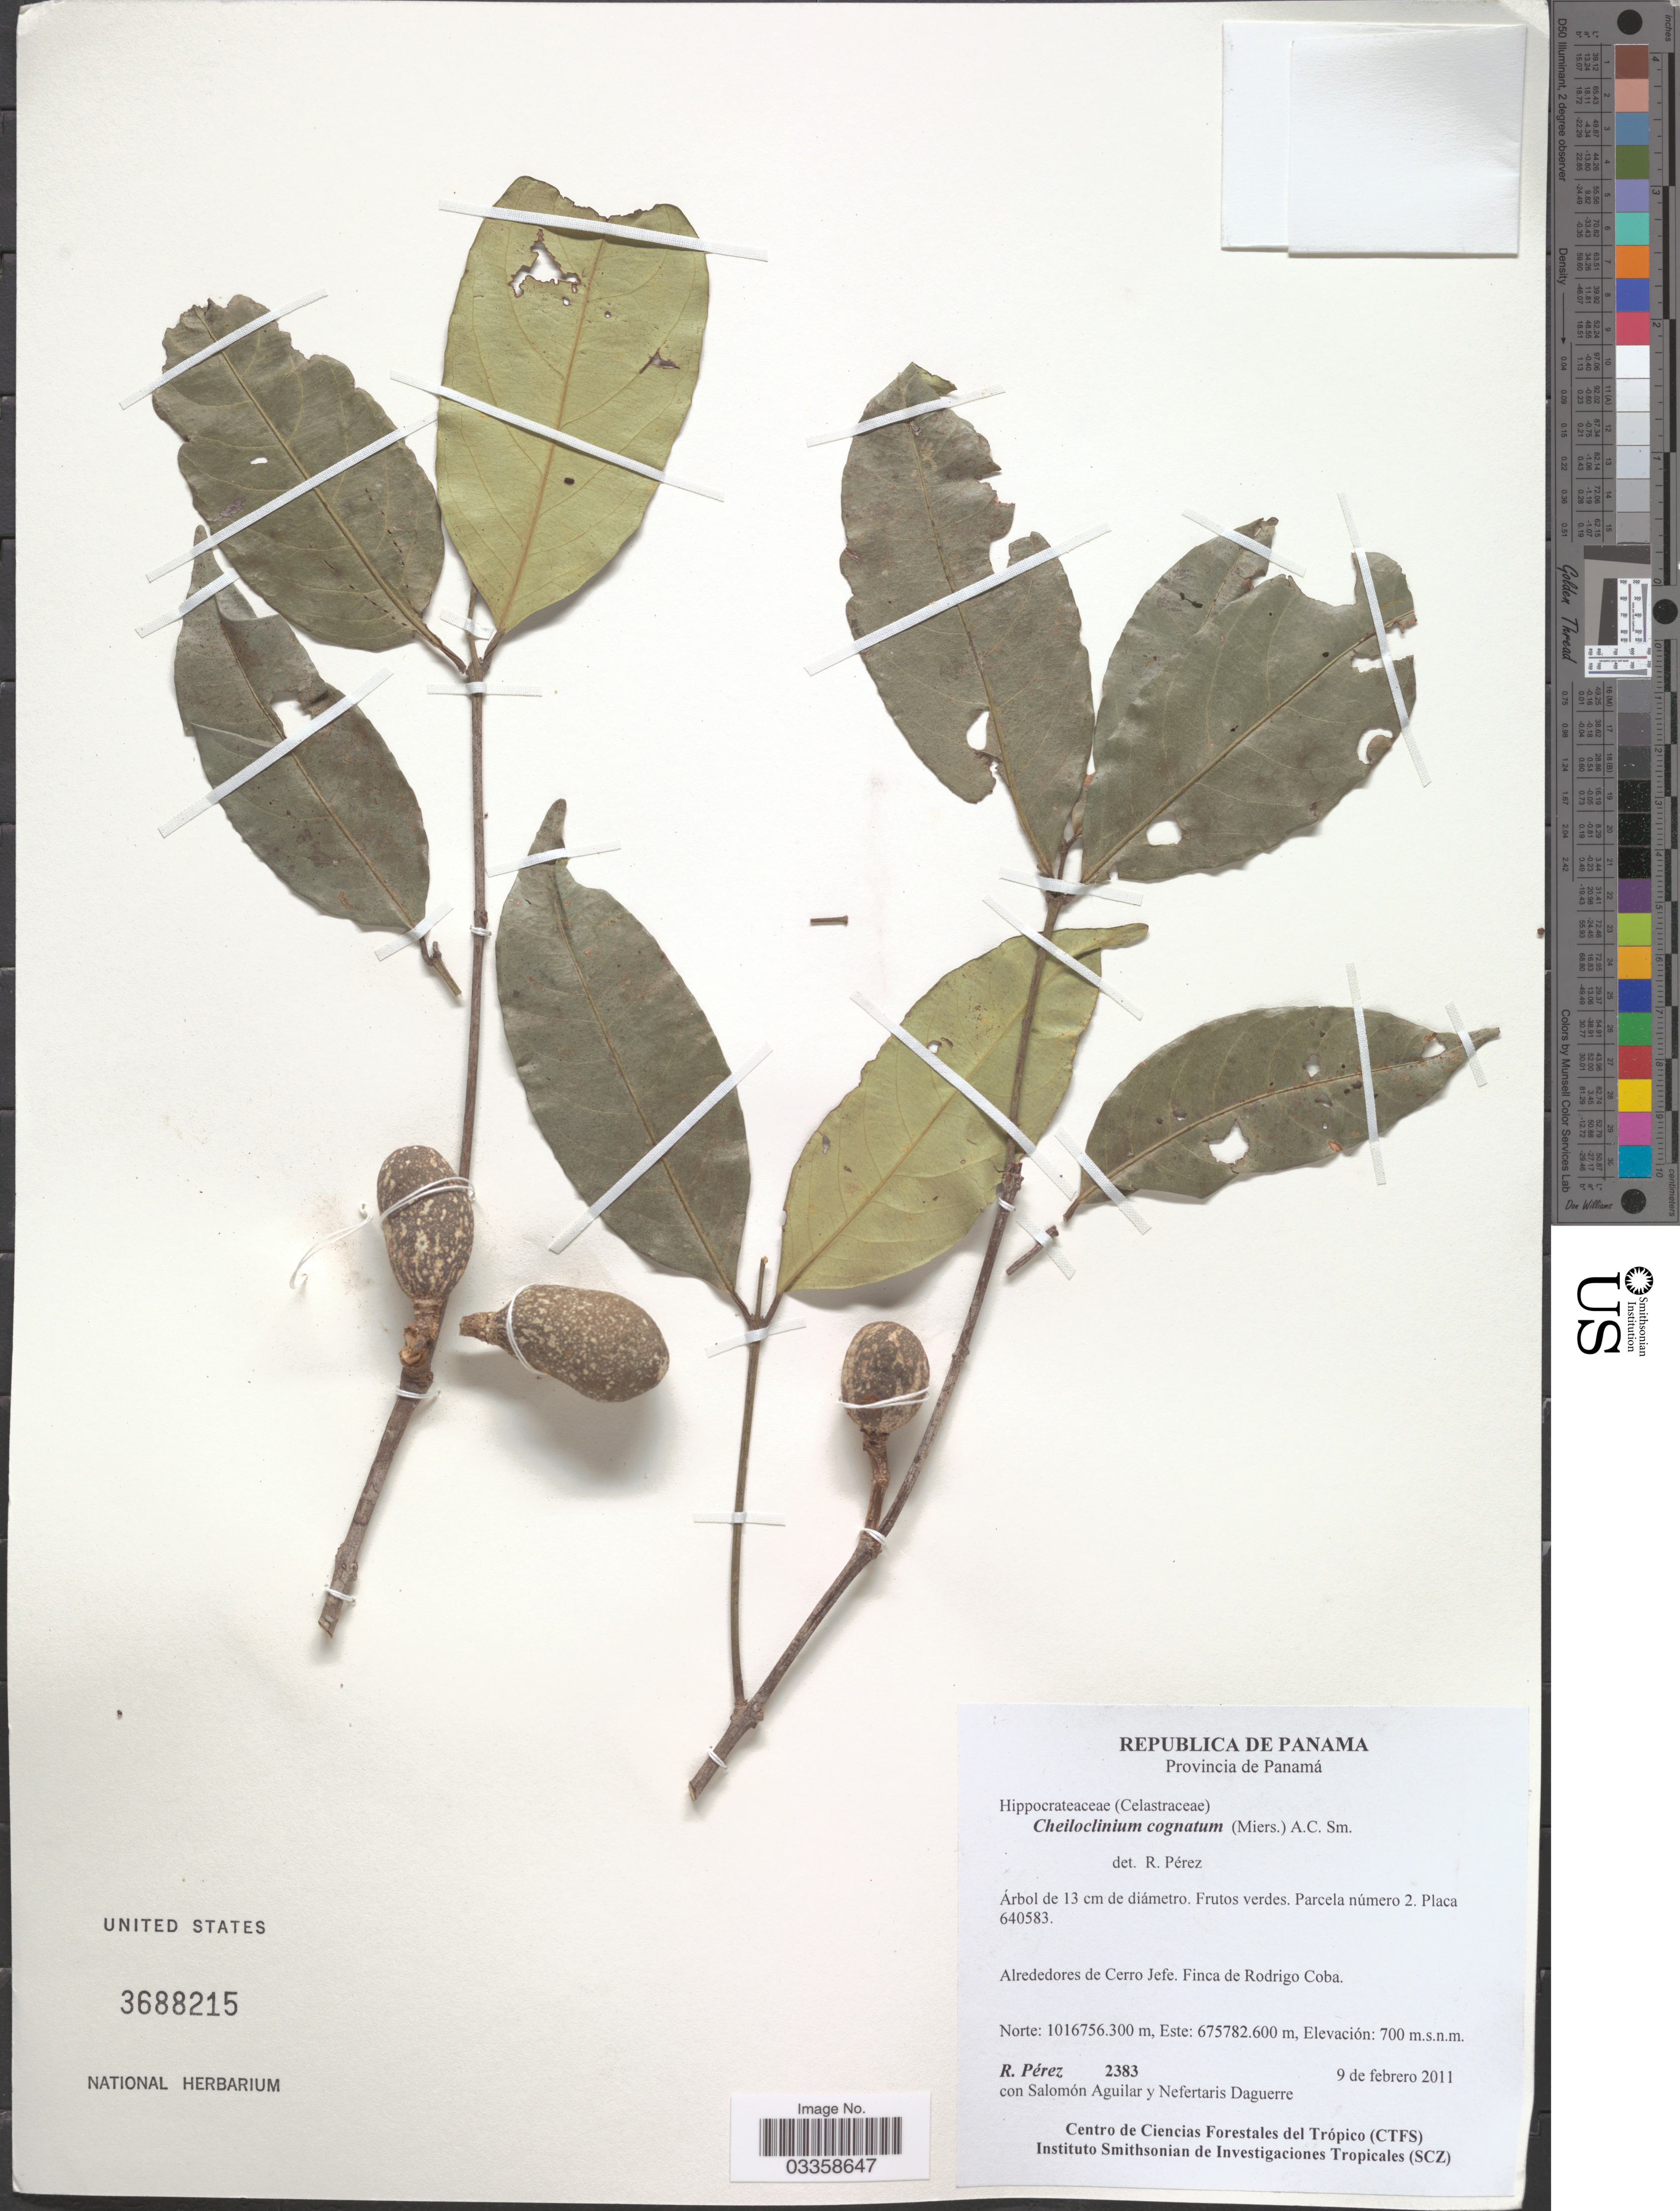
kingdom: Plantae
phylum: Tracheophyta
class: Magnoliopsida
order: Celastrales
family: Celastraceae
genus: Cheiloclinium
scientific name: Cheiloclinium cognatum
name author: (Miers) A.C. Sm.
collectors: R. Perez, S. Aguilar & N. Daguerre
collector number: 2383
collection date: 2011-02-09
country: Panama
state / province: Panamá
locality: Alrededores de Cerro Jefe. Finca de Rodrigo Coba.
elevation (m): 700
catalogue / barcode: US 3688215